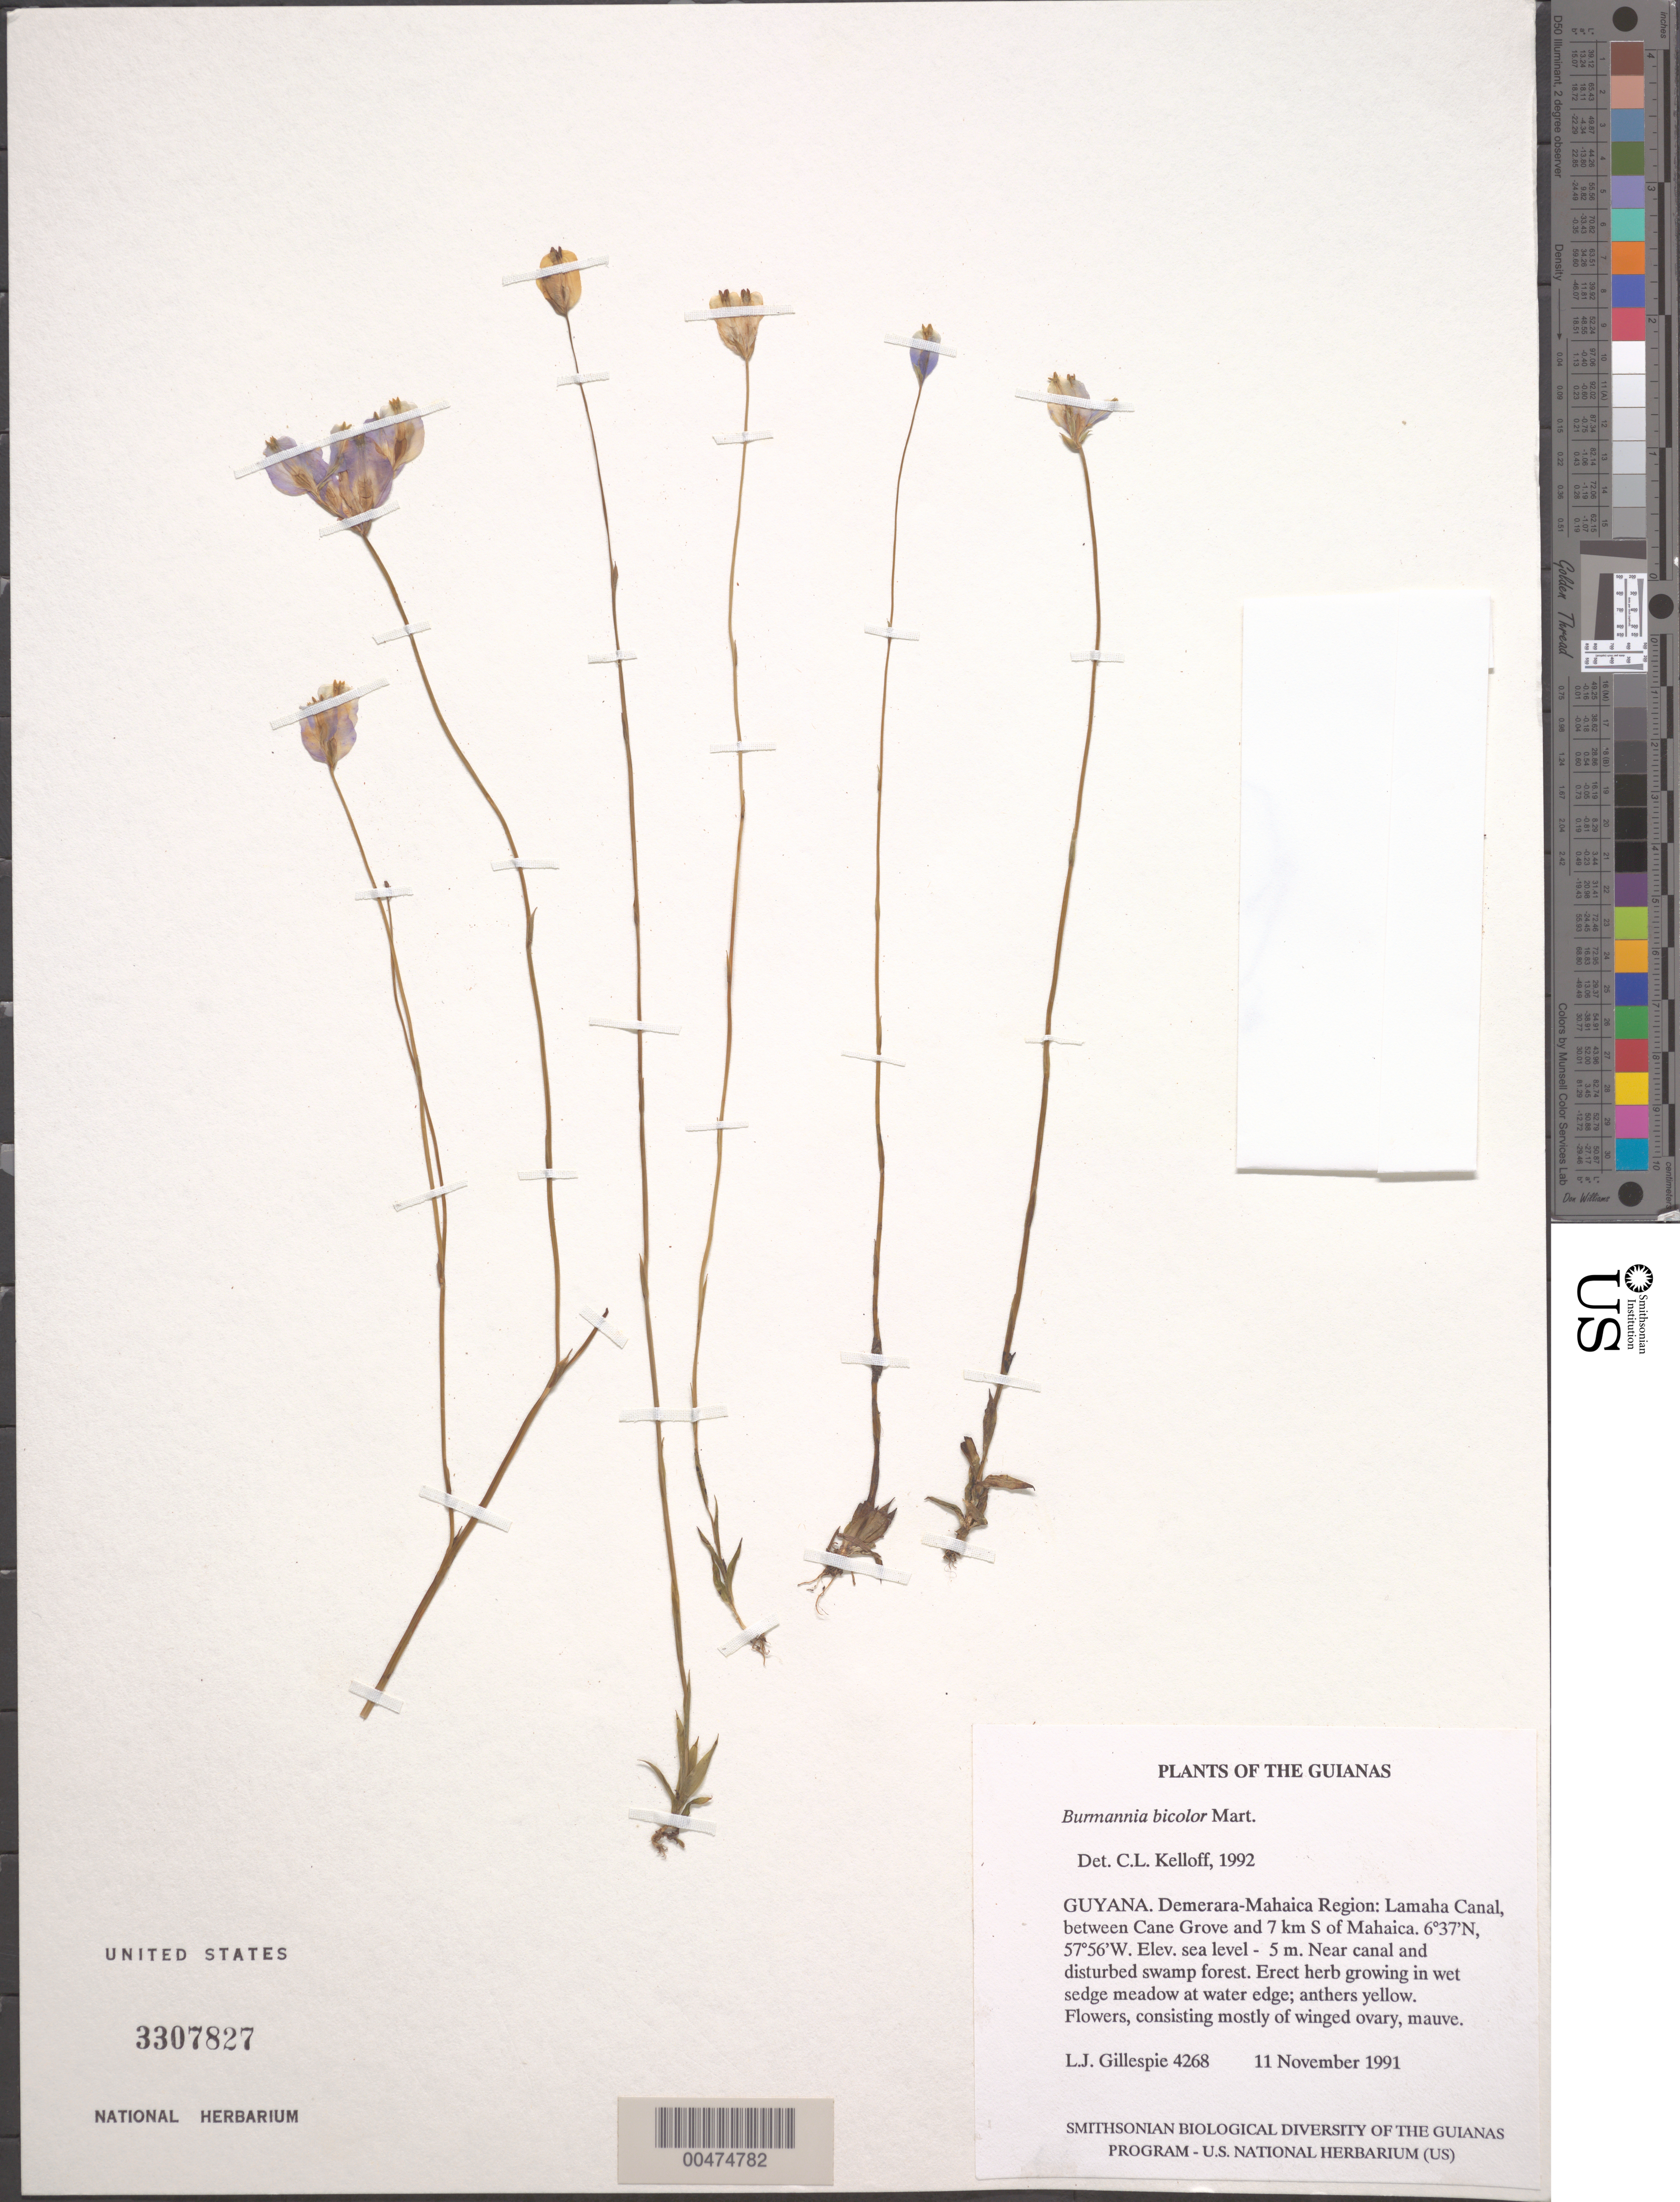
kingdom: Plantae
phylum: Tracheophyta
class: Liliopsida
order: Dioscoreales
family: Burmanniaceae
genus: Burmannia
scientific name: Burmannia bicolor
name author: Mart.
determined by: Kelloff, Carol L., (US), Smithsonian Institution - National Museum of Natural History (UNITED STATES)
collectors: L. J. Gillespie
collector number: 4268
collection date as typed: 11 November 1991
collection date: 1991-11-11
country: Guyana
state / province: Demerara-Mahaica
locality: Lamaha Canal, between Cane Grove and 7 km S of Mahaica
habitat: Near canal and disturbed swamp forest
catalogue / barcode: US 3307827